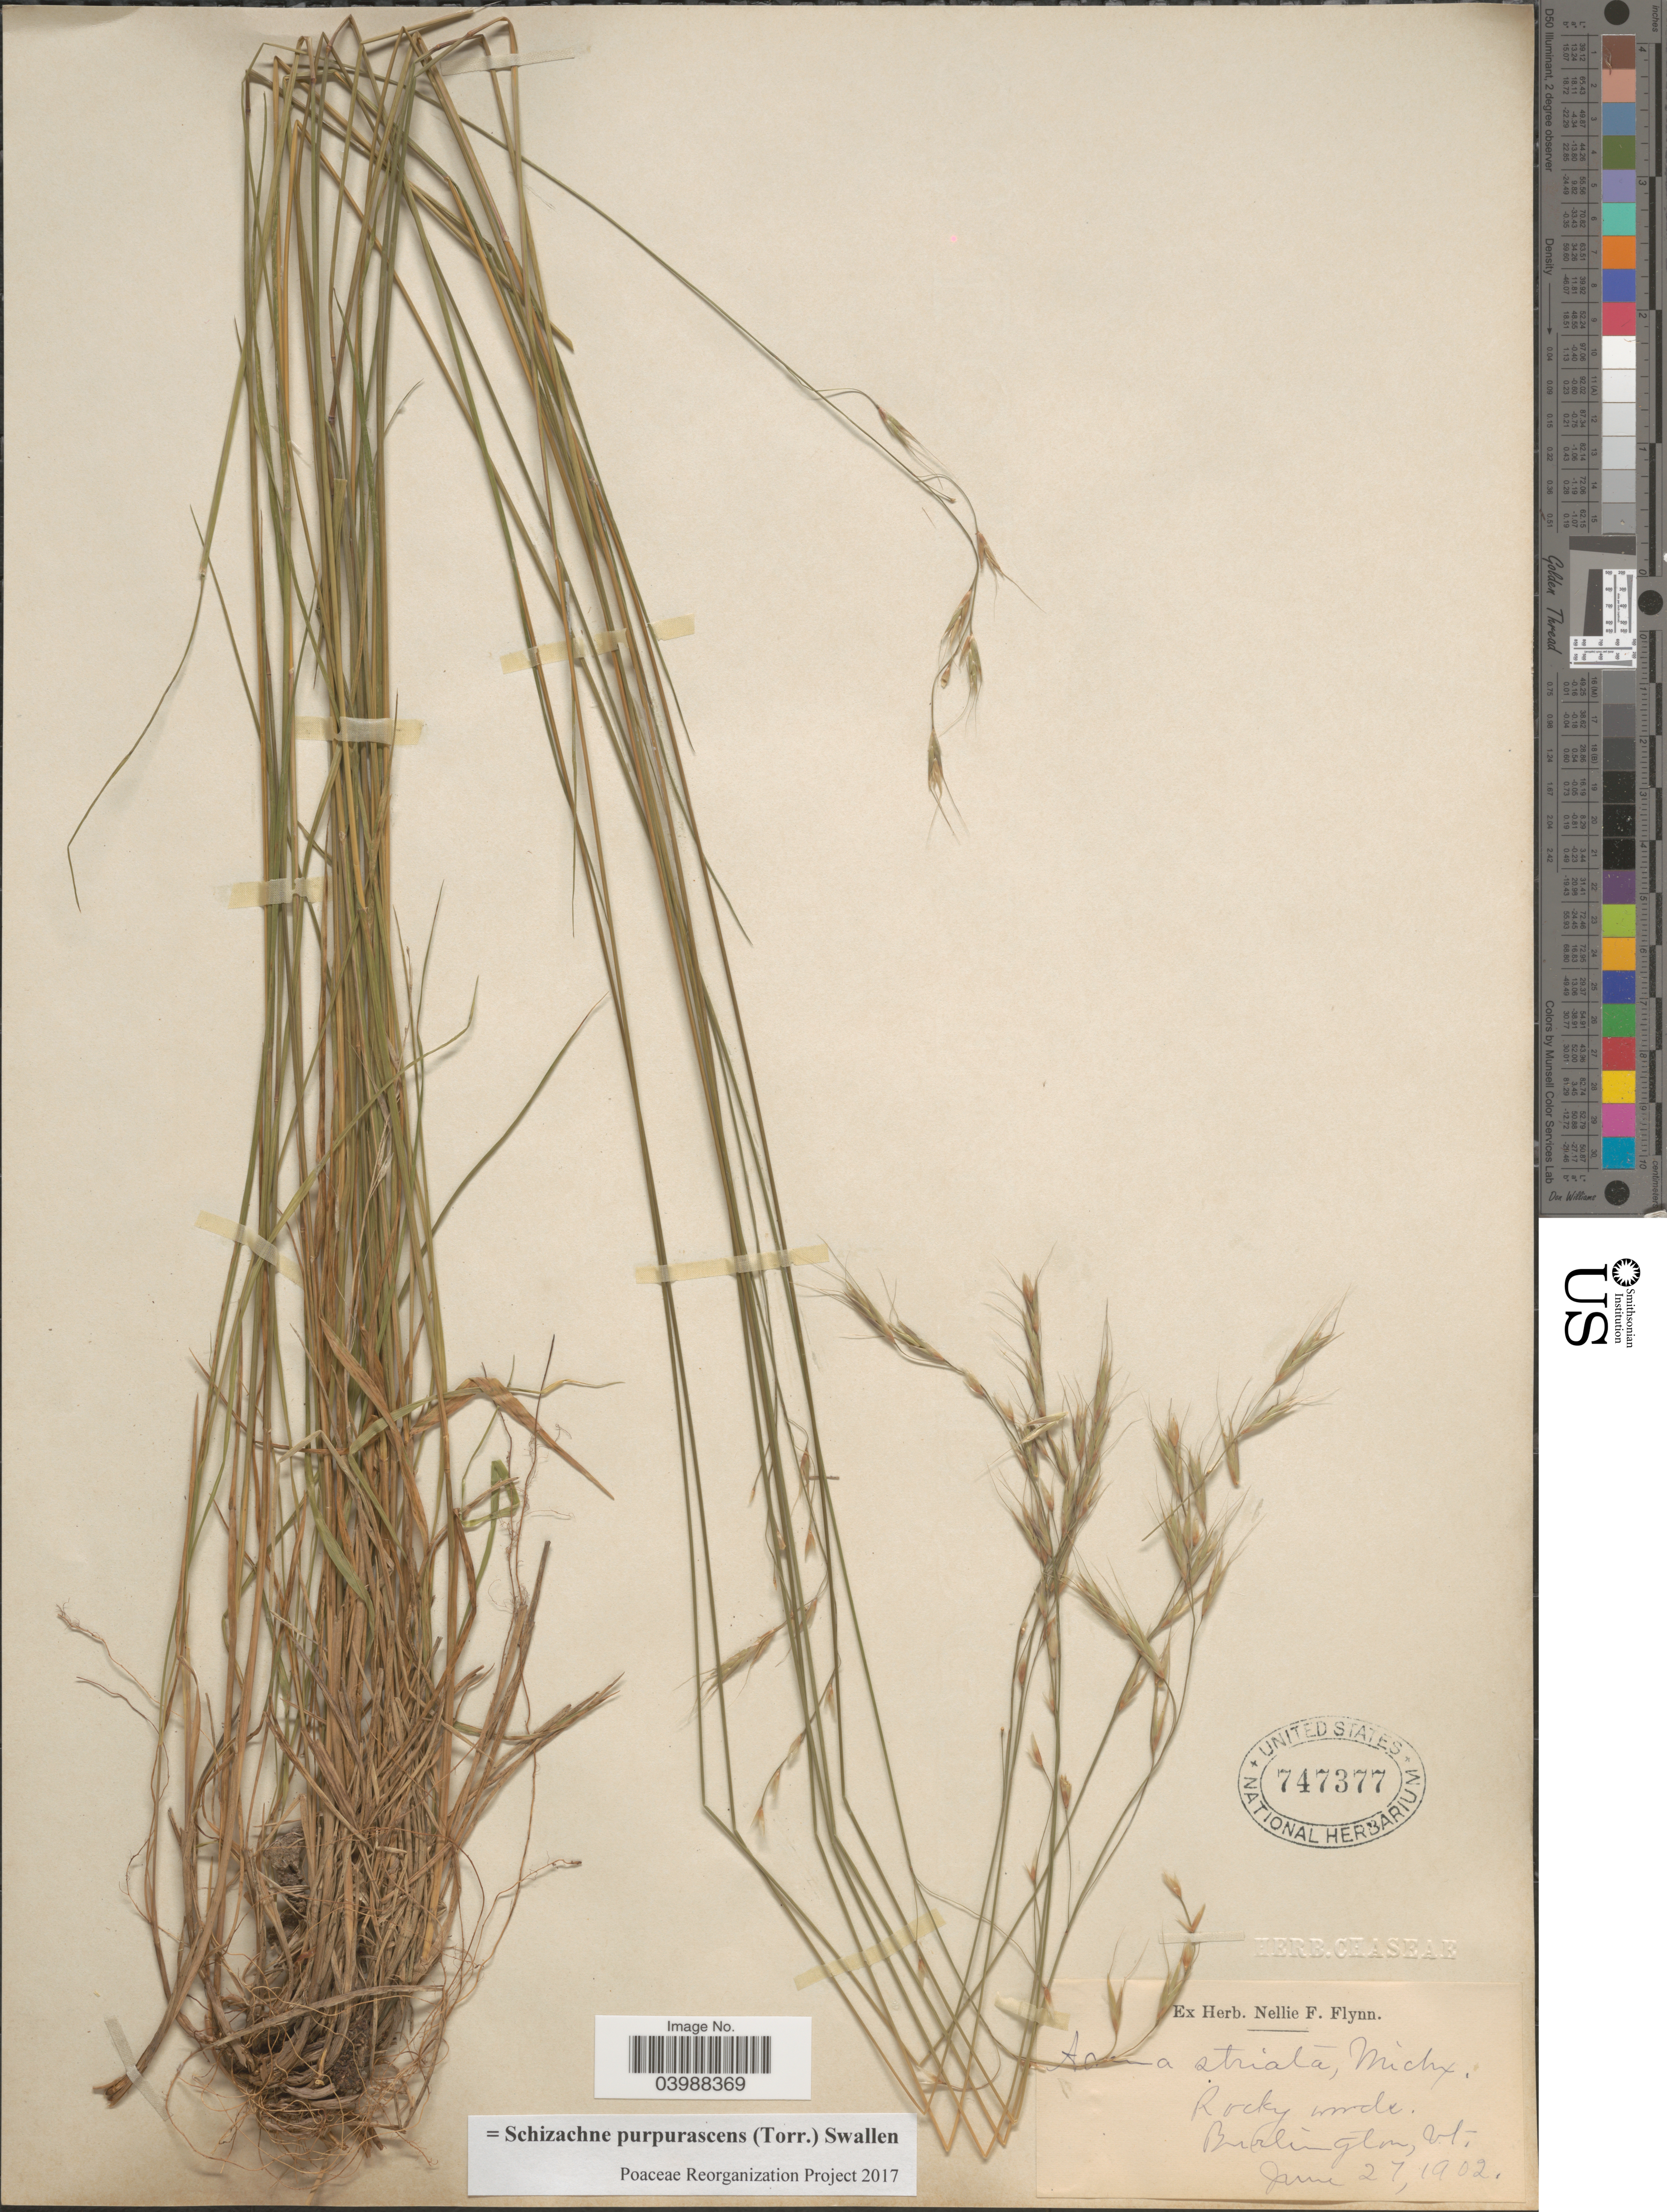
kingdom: Plantae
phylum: Tracheophyta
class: Liliopsida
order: Poales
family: Poaceae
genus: Schizachne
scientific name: Schizachne purpurascens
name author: (Torr.) Swallen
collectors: Ex Herb. Nellie F. Flynn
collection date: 1902-06-27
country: United States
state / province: Vermont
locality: Burlington.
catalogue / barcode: US 747377